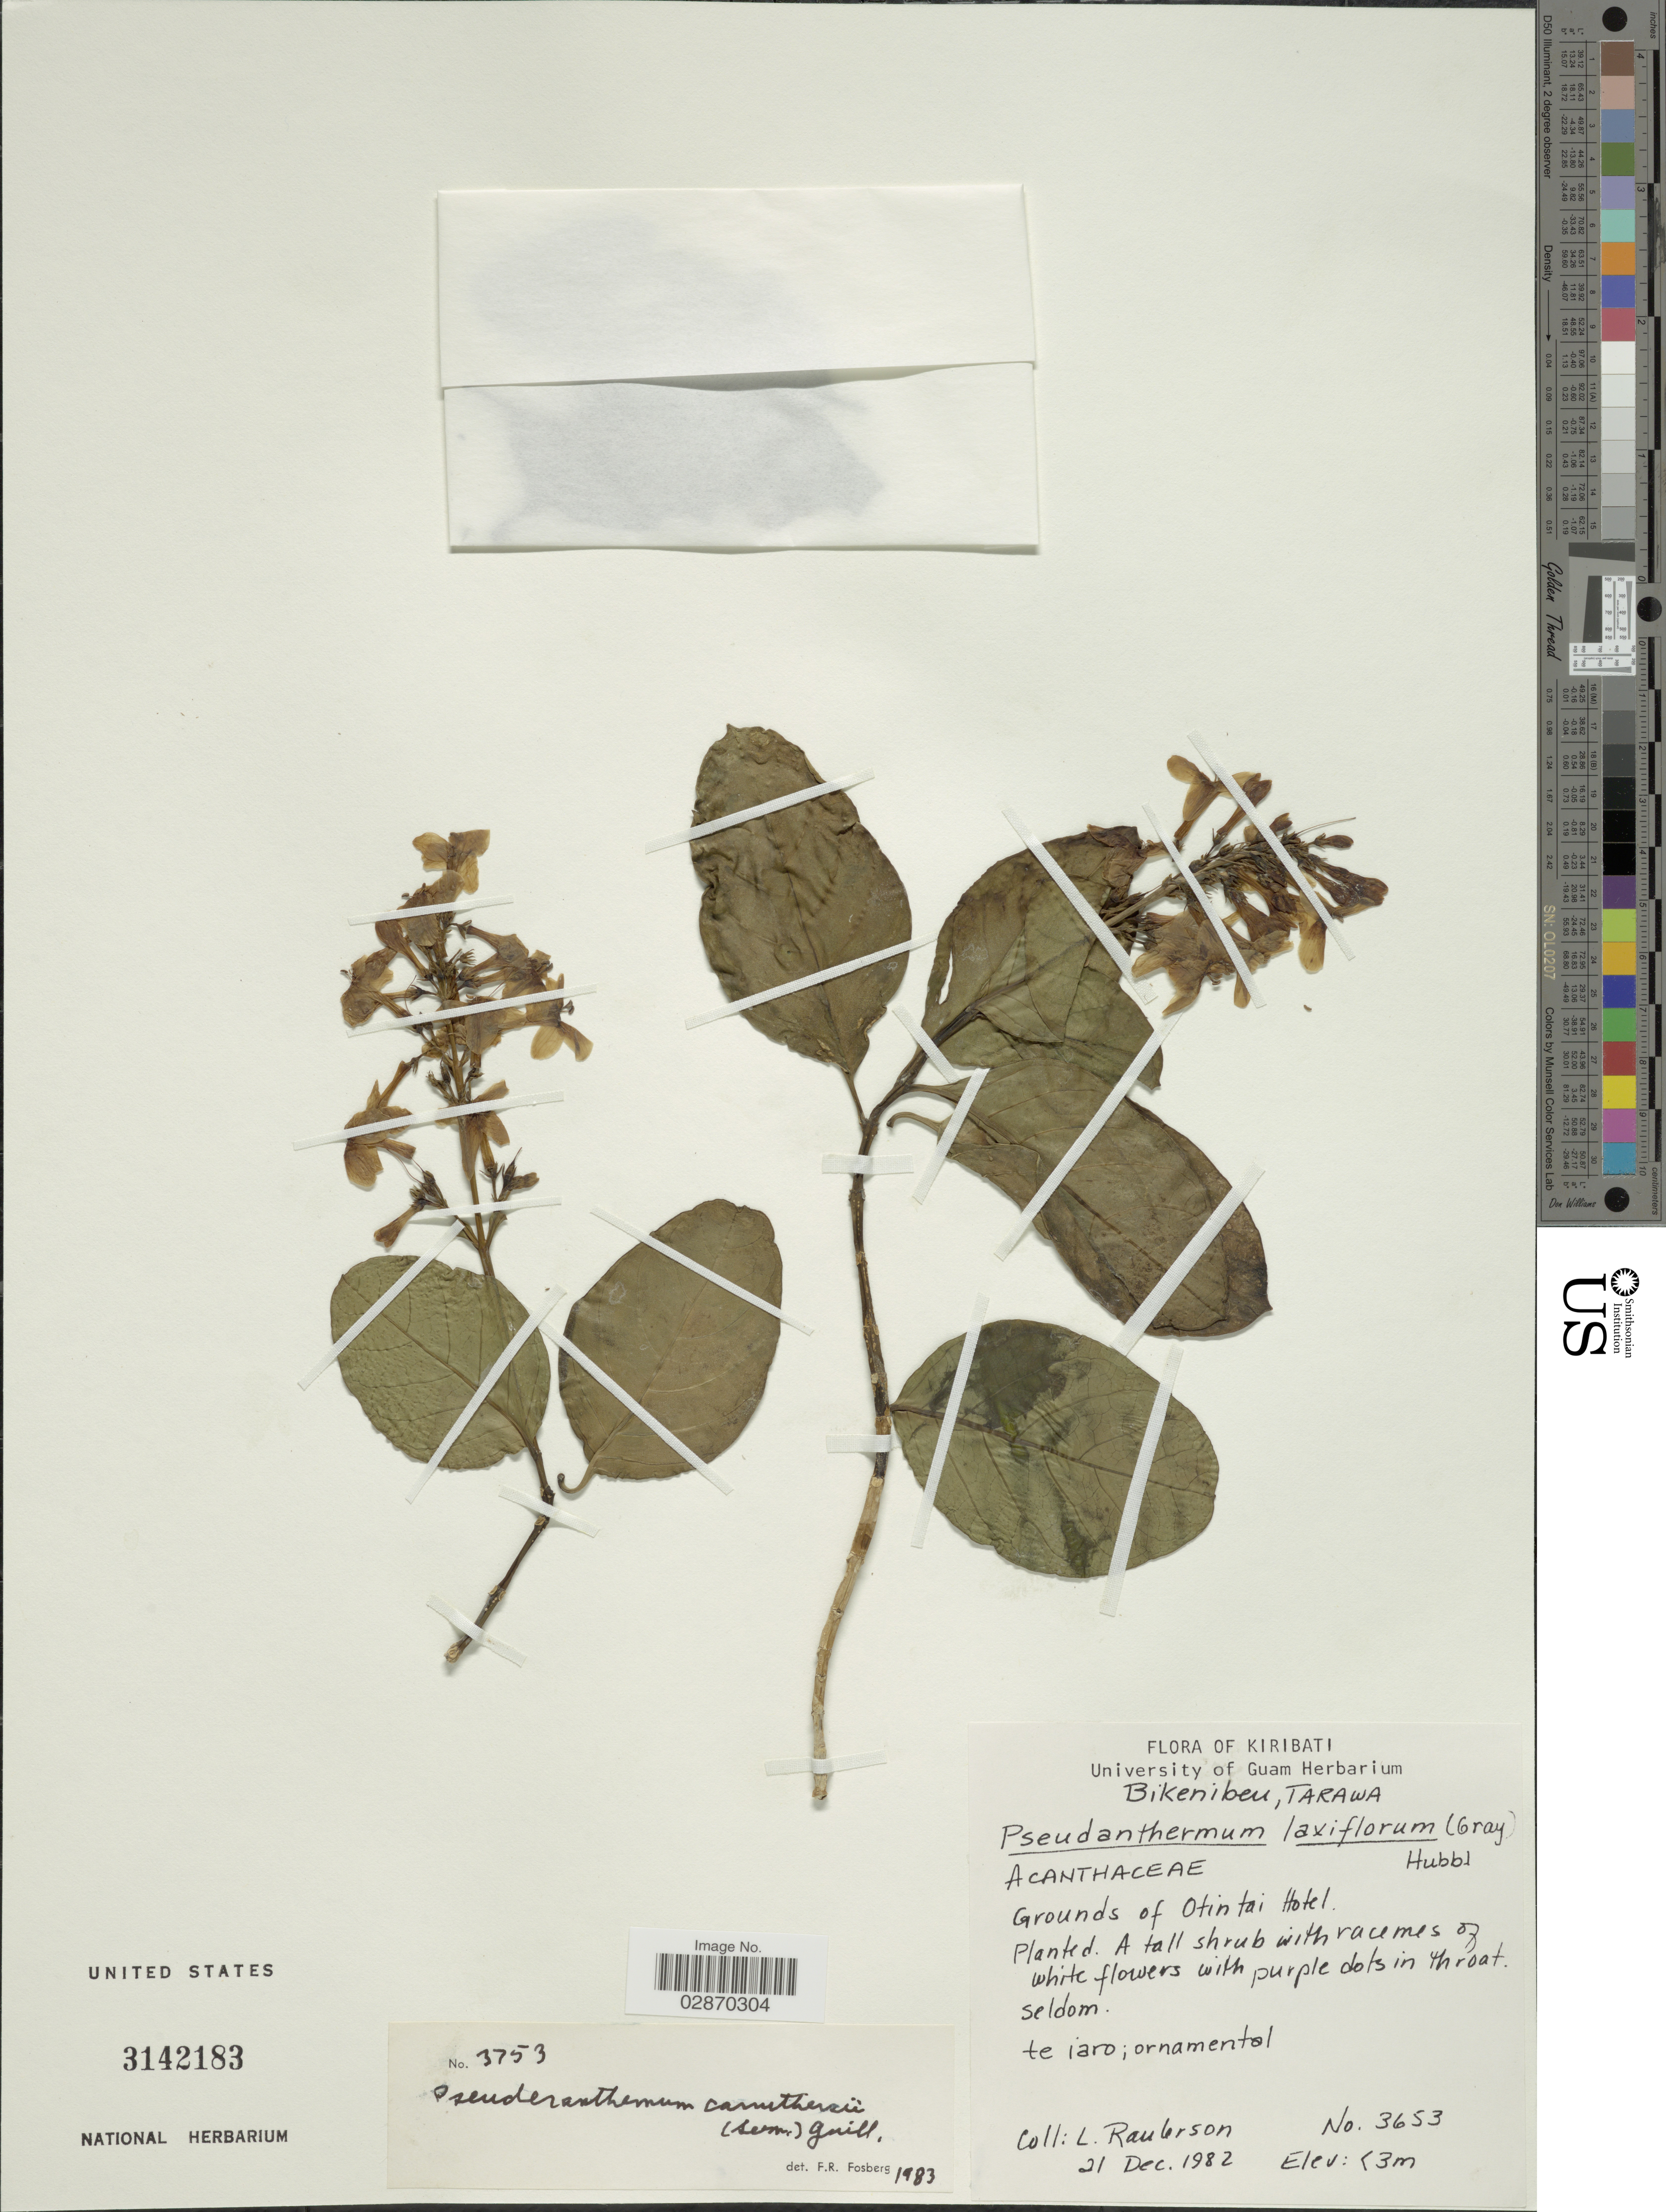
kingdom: Plantae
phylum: Tracheophyta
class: Magnoliopsida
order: Lamiales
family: Acanthaceae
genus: Pseuderanthemum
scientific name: Pseuderanthemum carruthersii var. carruthersii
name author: (Seem.) Guillaumin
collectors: L. Raulerson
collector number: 3653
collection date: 1982-12-21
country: Kiribati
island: Tarawa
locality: Bikenibeu, Tarawa. Grounds of Otintai Hotel.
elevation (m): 3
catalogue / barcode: US 3142183